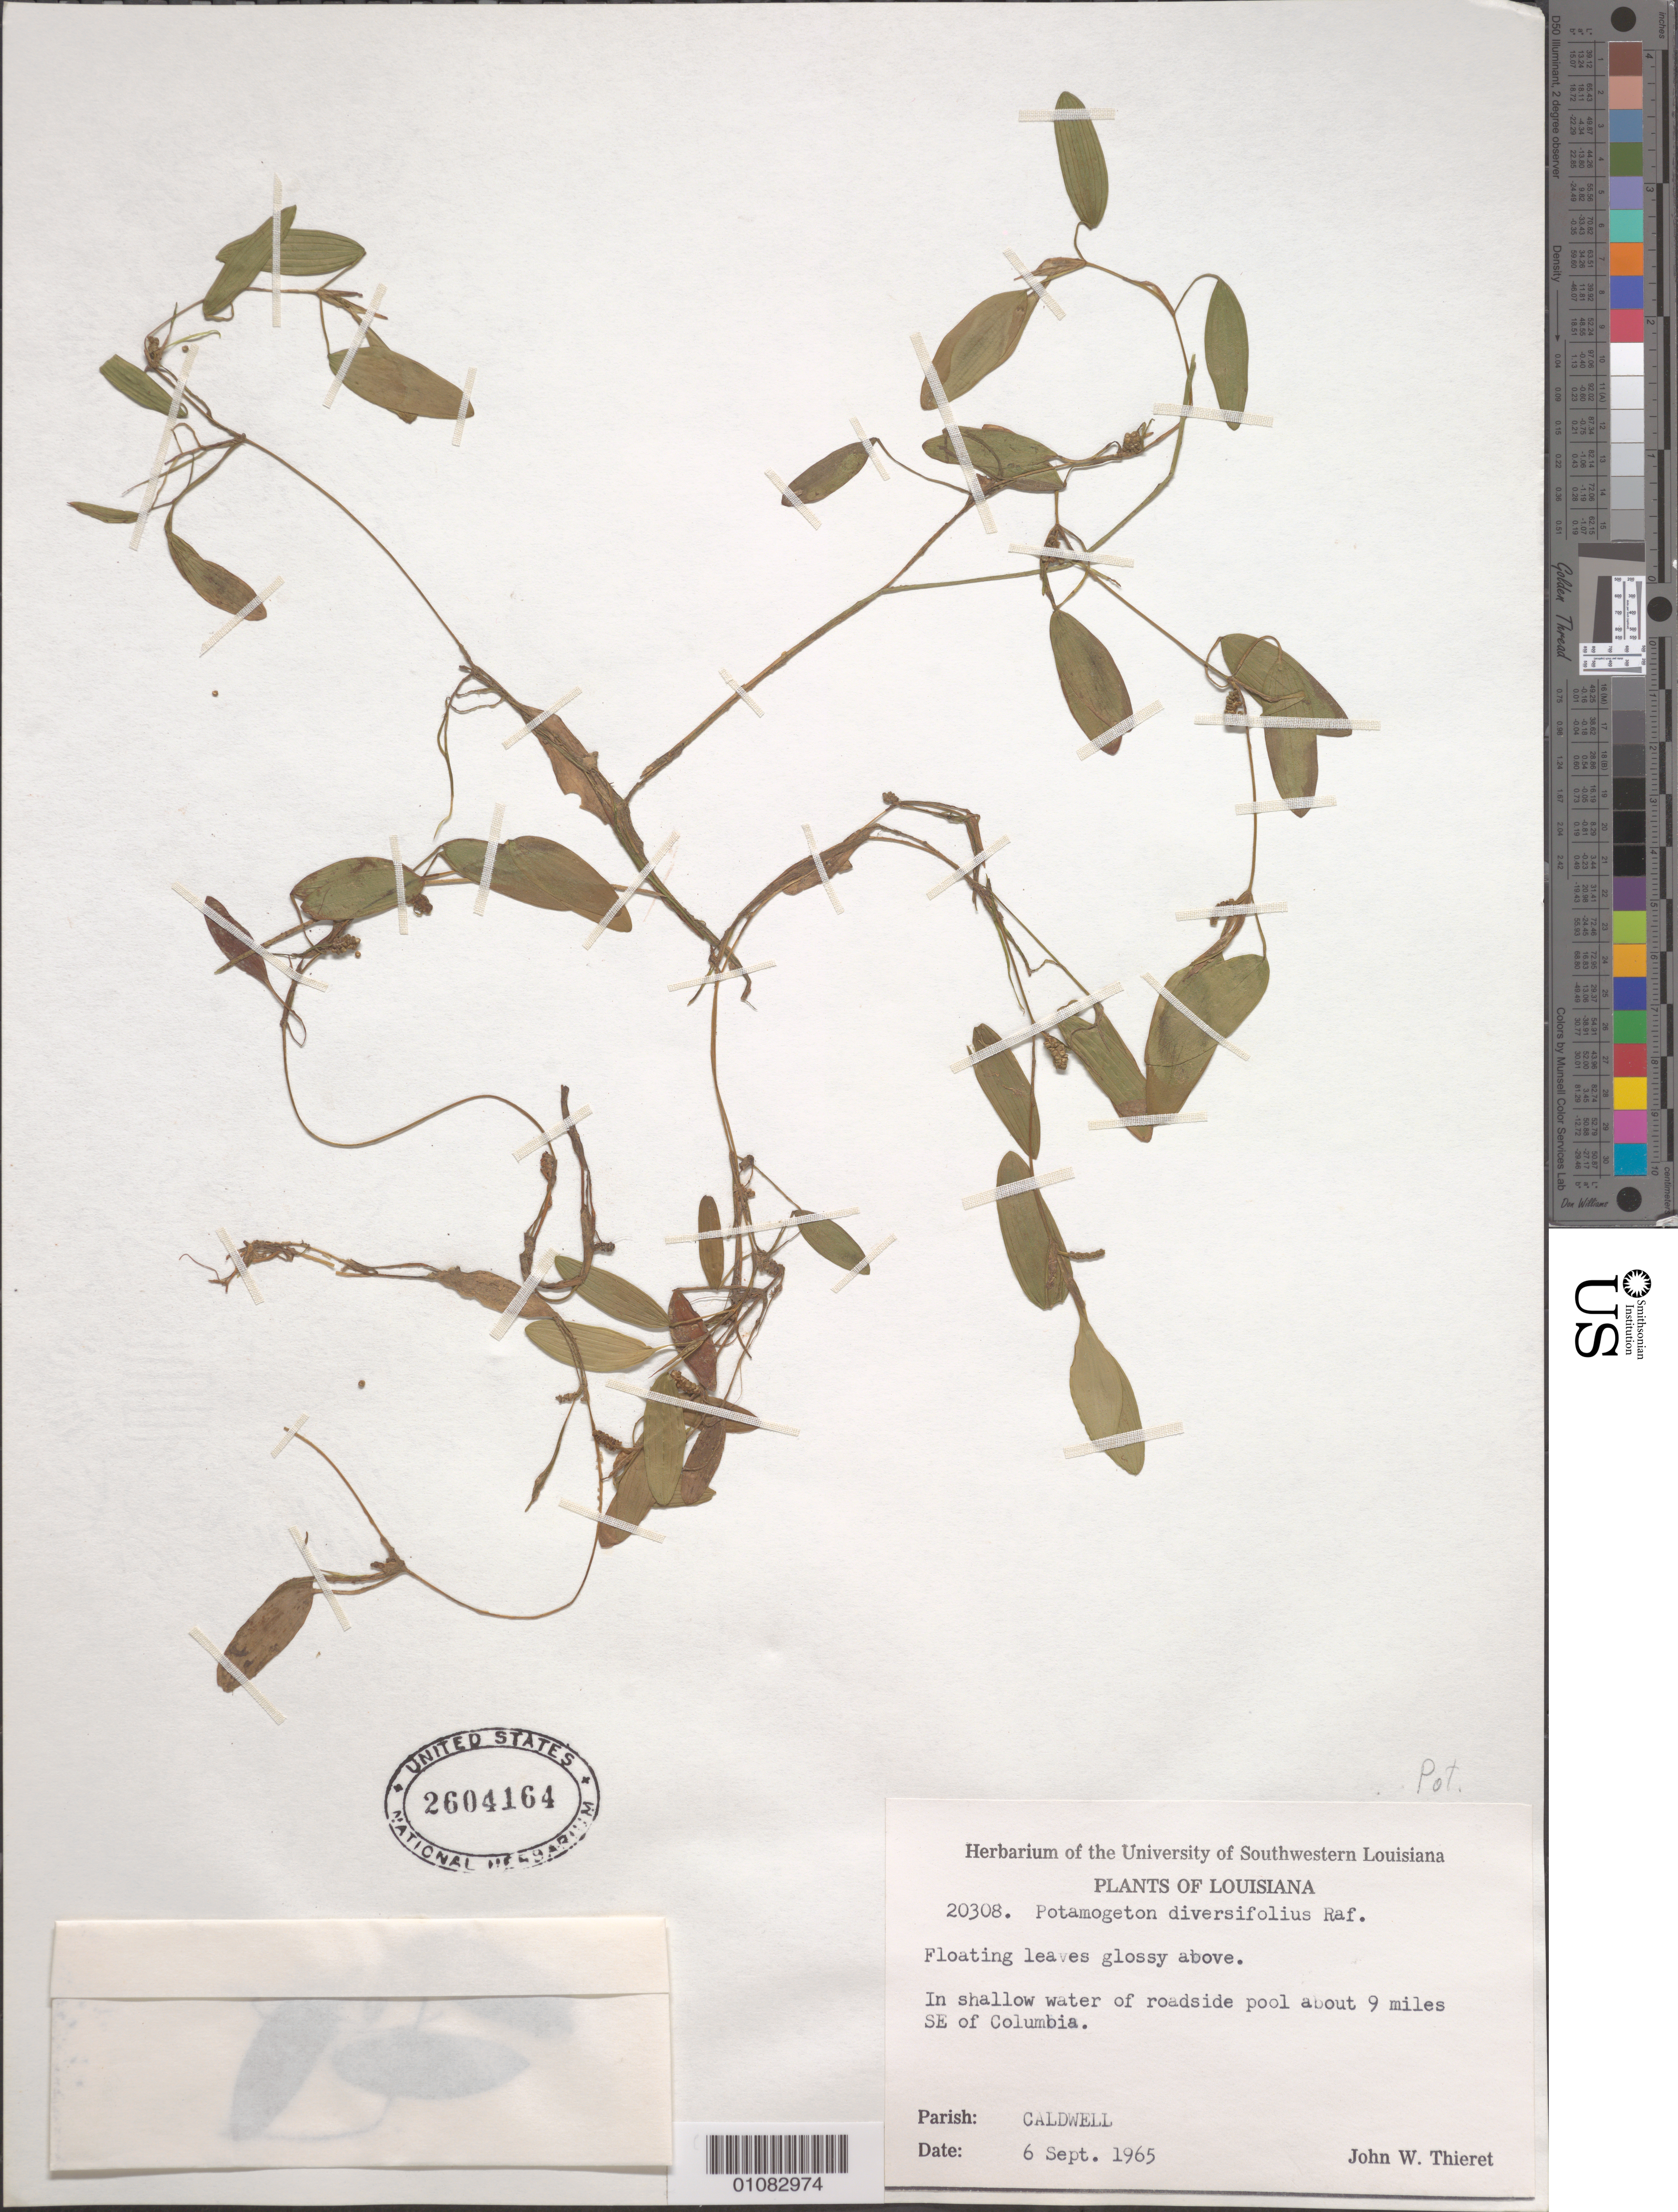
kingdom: Plantae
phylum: Tracheophyta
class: Liliopsida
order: Alismatales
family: Potamogetonaceae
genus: Potamogeton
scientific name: Potamogeton diversifolius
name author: Raf.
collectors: J. W. Thieret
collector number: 20308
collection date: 1965-09-06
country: United States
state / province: Louisiana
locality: Caldwell Parish, 9 mi. SE of Columbia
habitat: In shallow water of roadside pool.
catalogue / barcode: US 2604164